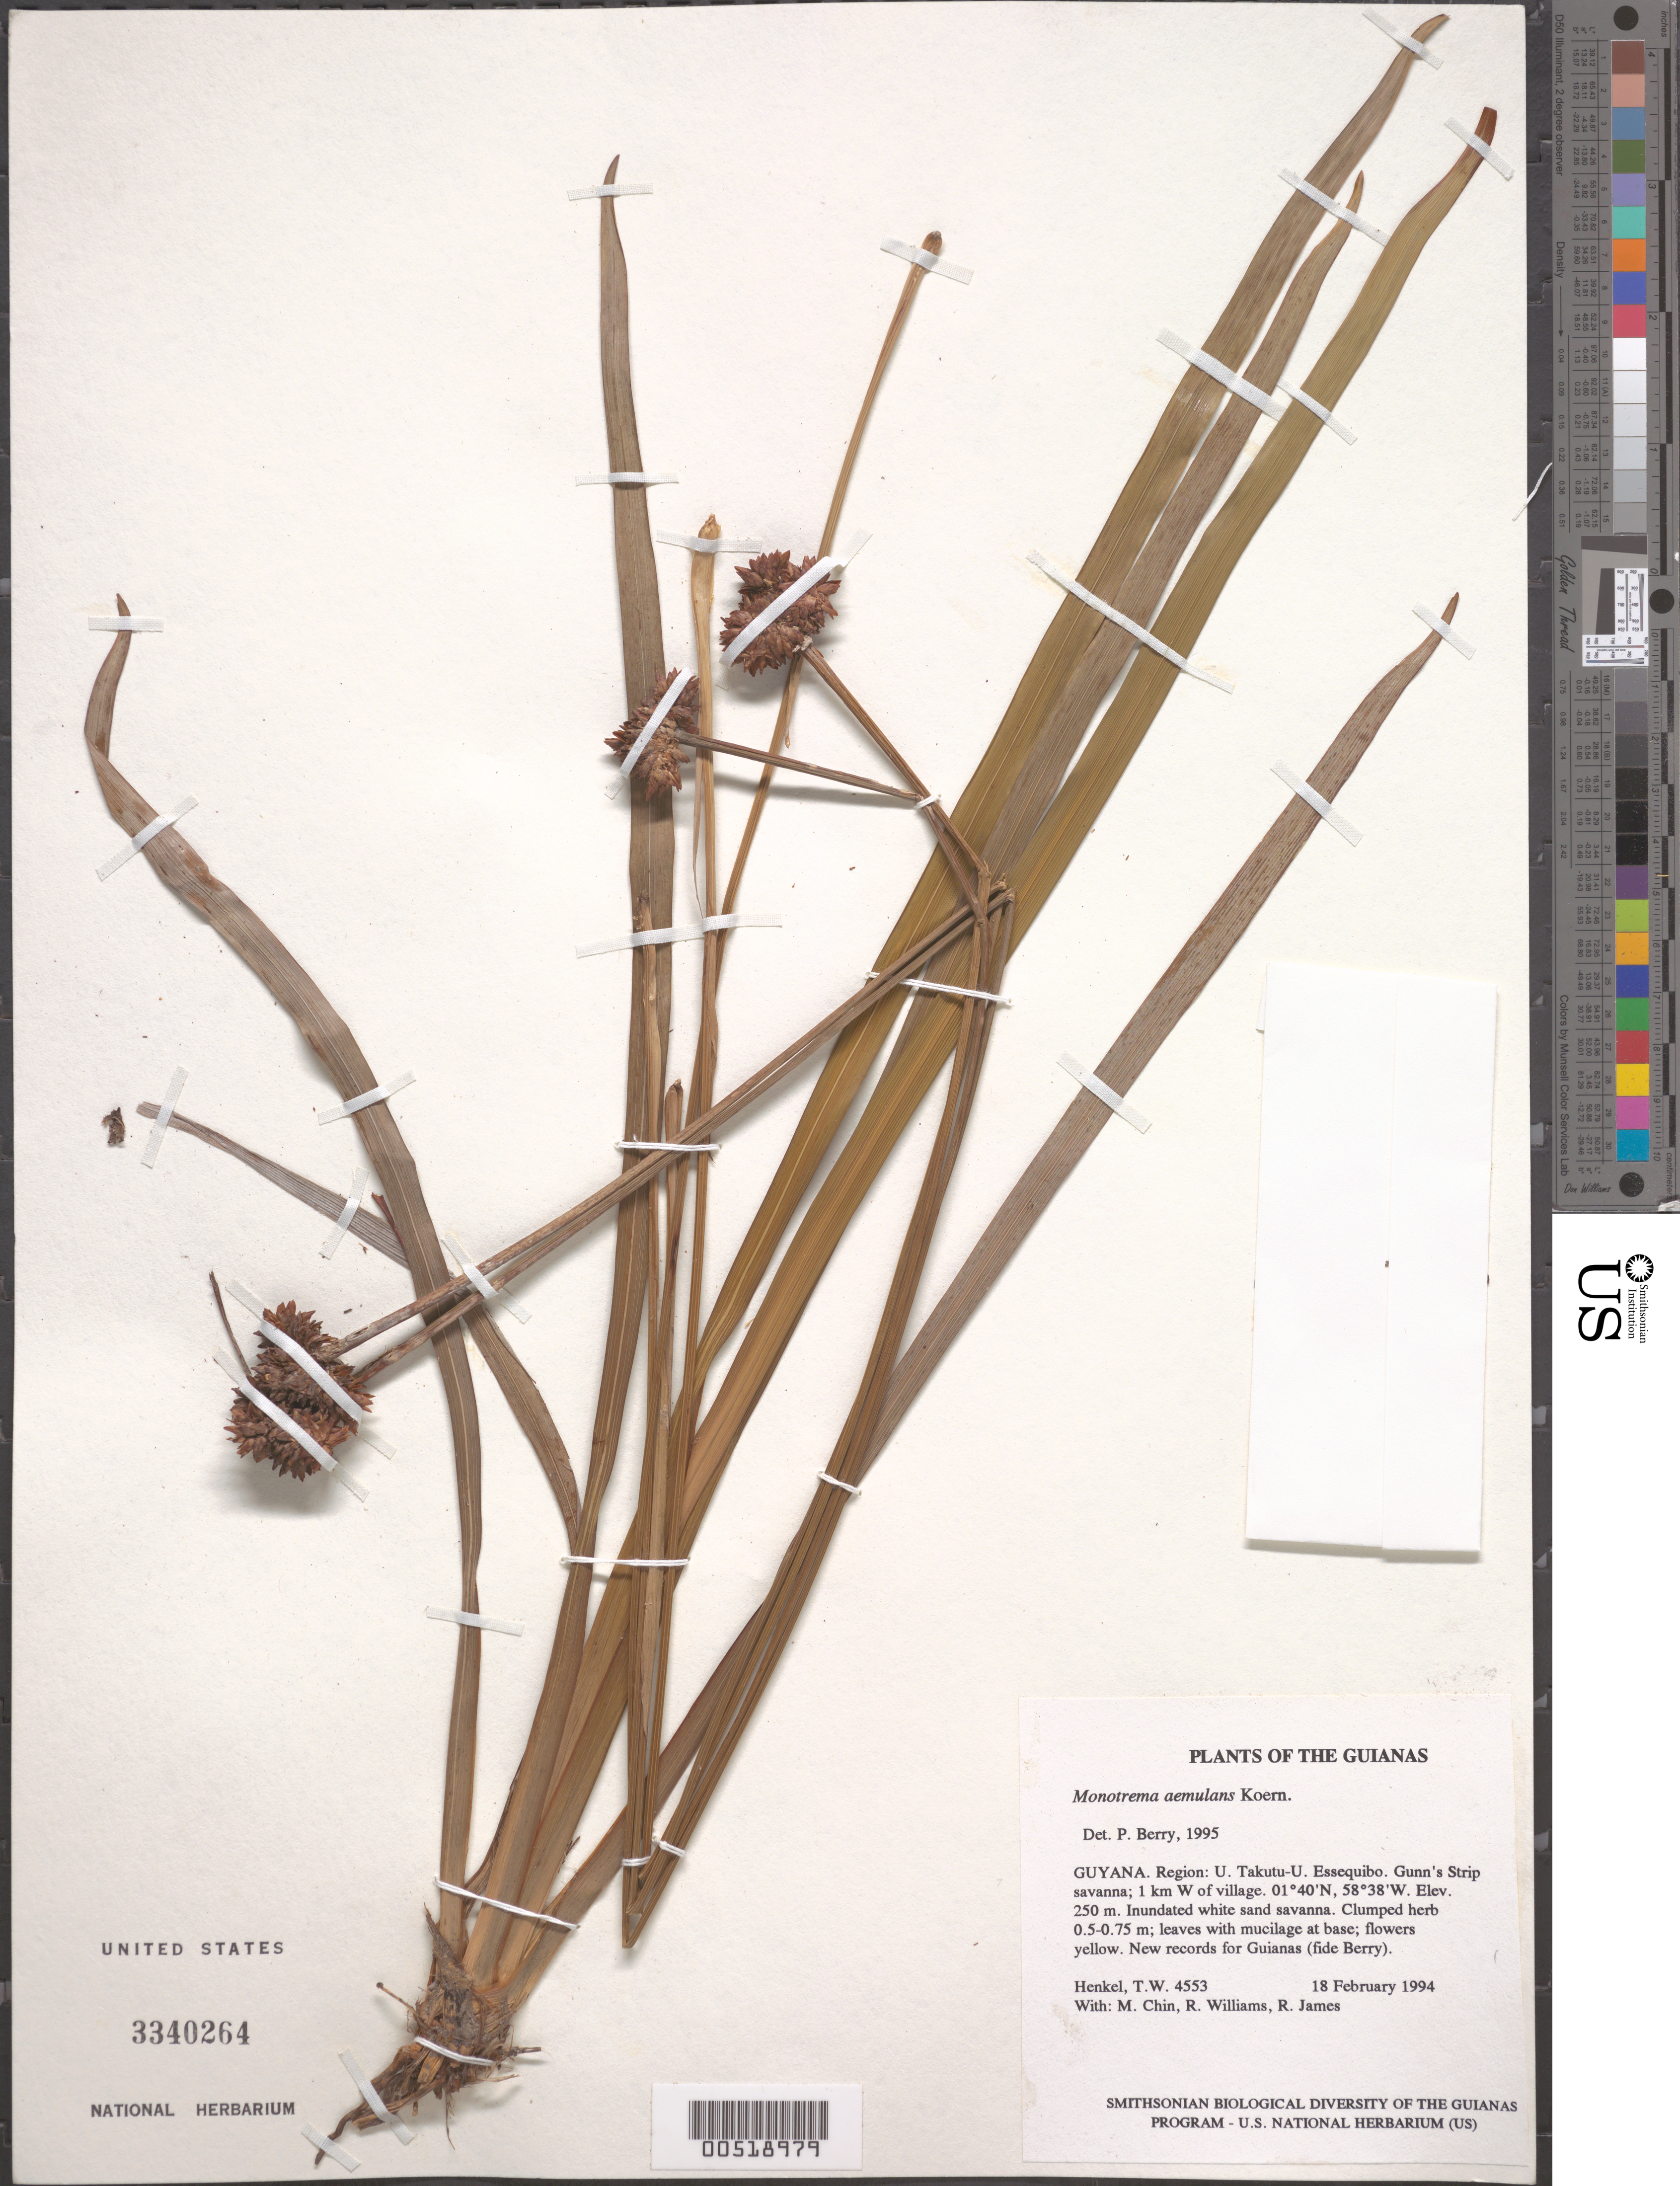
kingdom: Plantae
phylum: Tracheophyta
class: Liliopsida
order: Poales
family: Rapateaceae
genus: Monotrema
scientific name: Monotrema aemulans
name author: Körn.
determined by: Berry, P. E., (WIS), University of Wisconsin - Madison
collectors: T. Henkel, M. Chin, R. Williams & R. James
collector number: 4553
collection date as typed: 18 February 1994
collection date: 1994-02-18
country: Guyana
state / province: U. Takutu-U. Essequibo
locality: Gunn's Strip savanna; 1 km W of village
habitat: Inundated white sand savanna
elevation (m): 250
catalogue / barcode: US 3340264